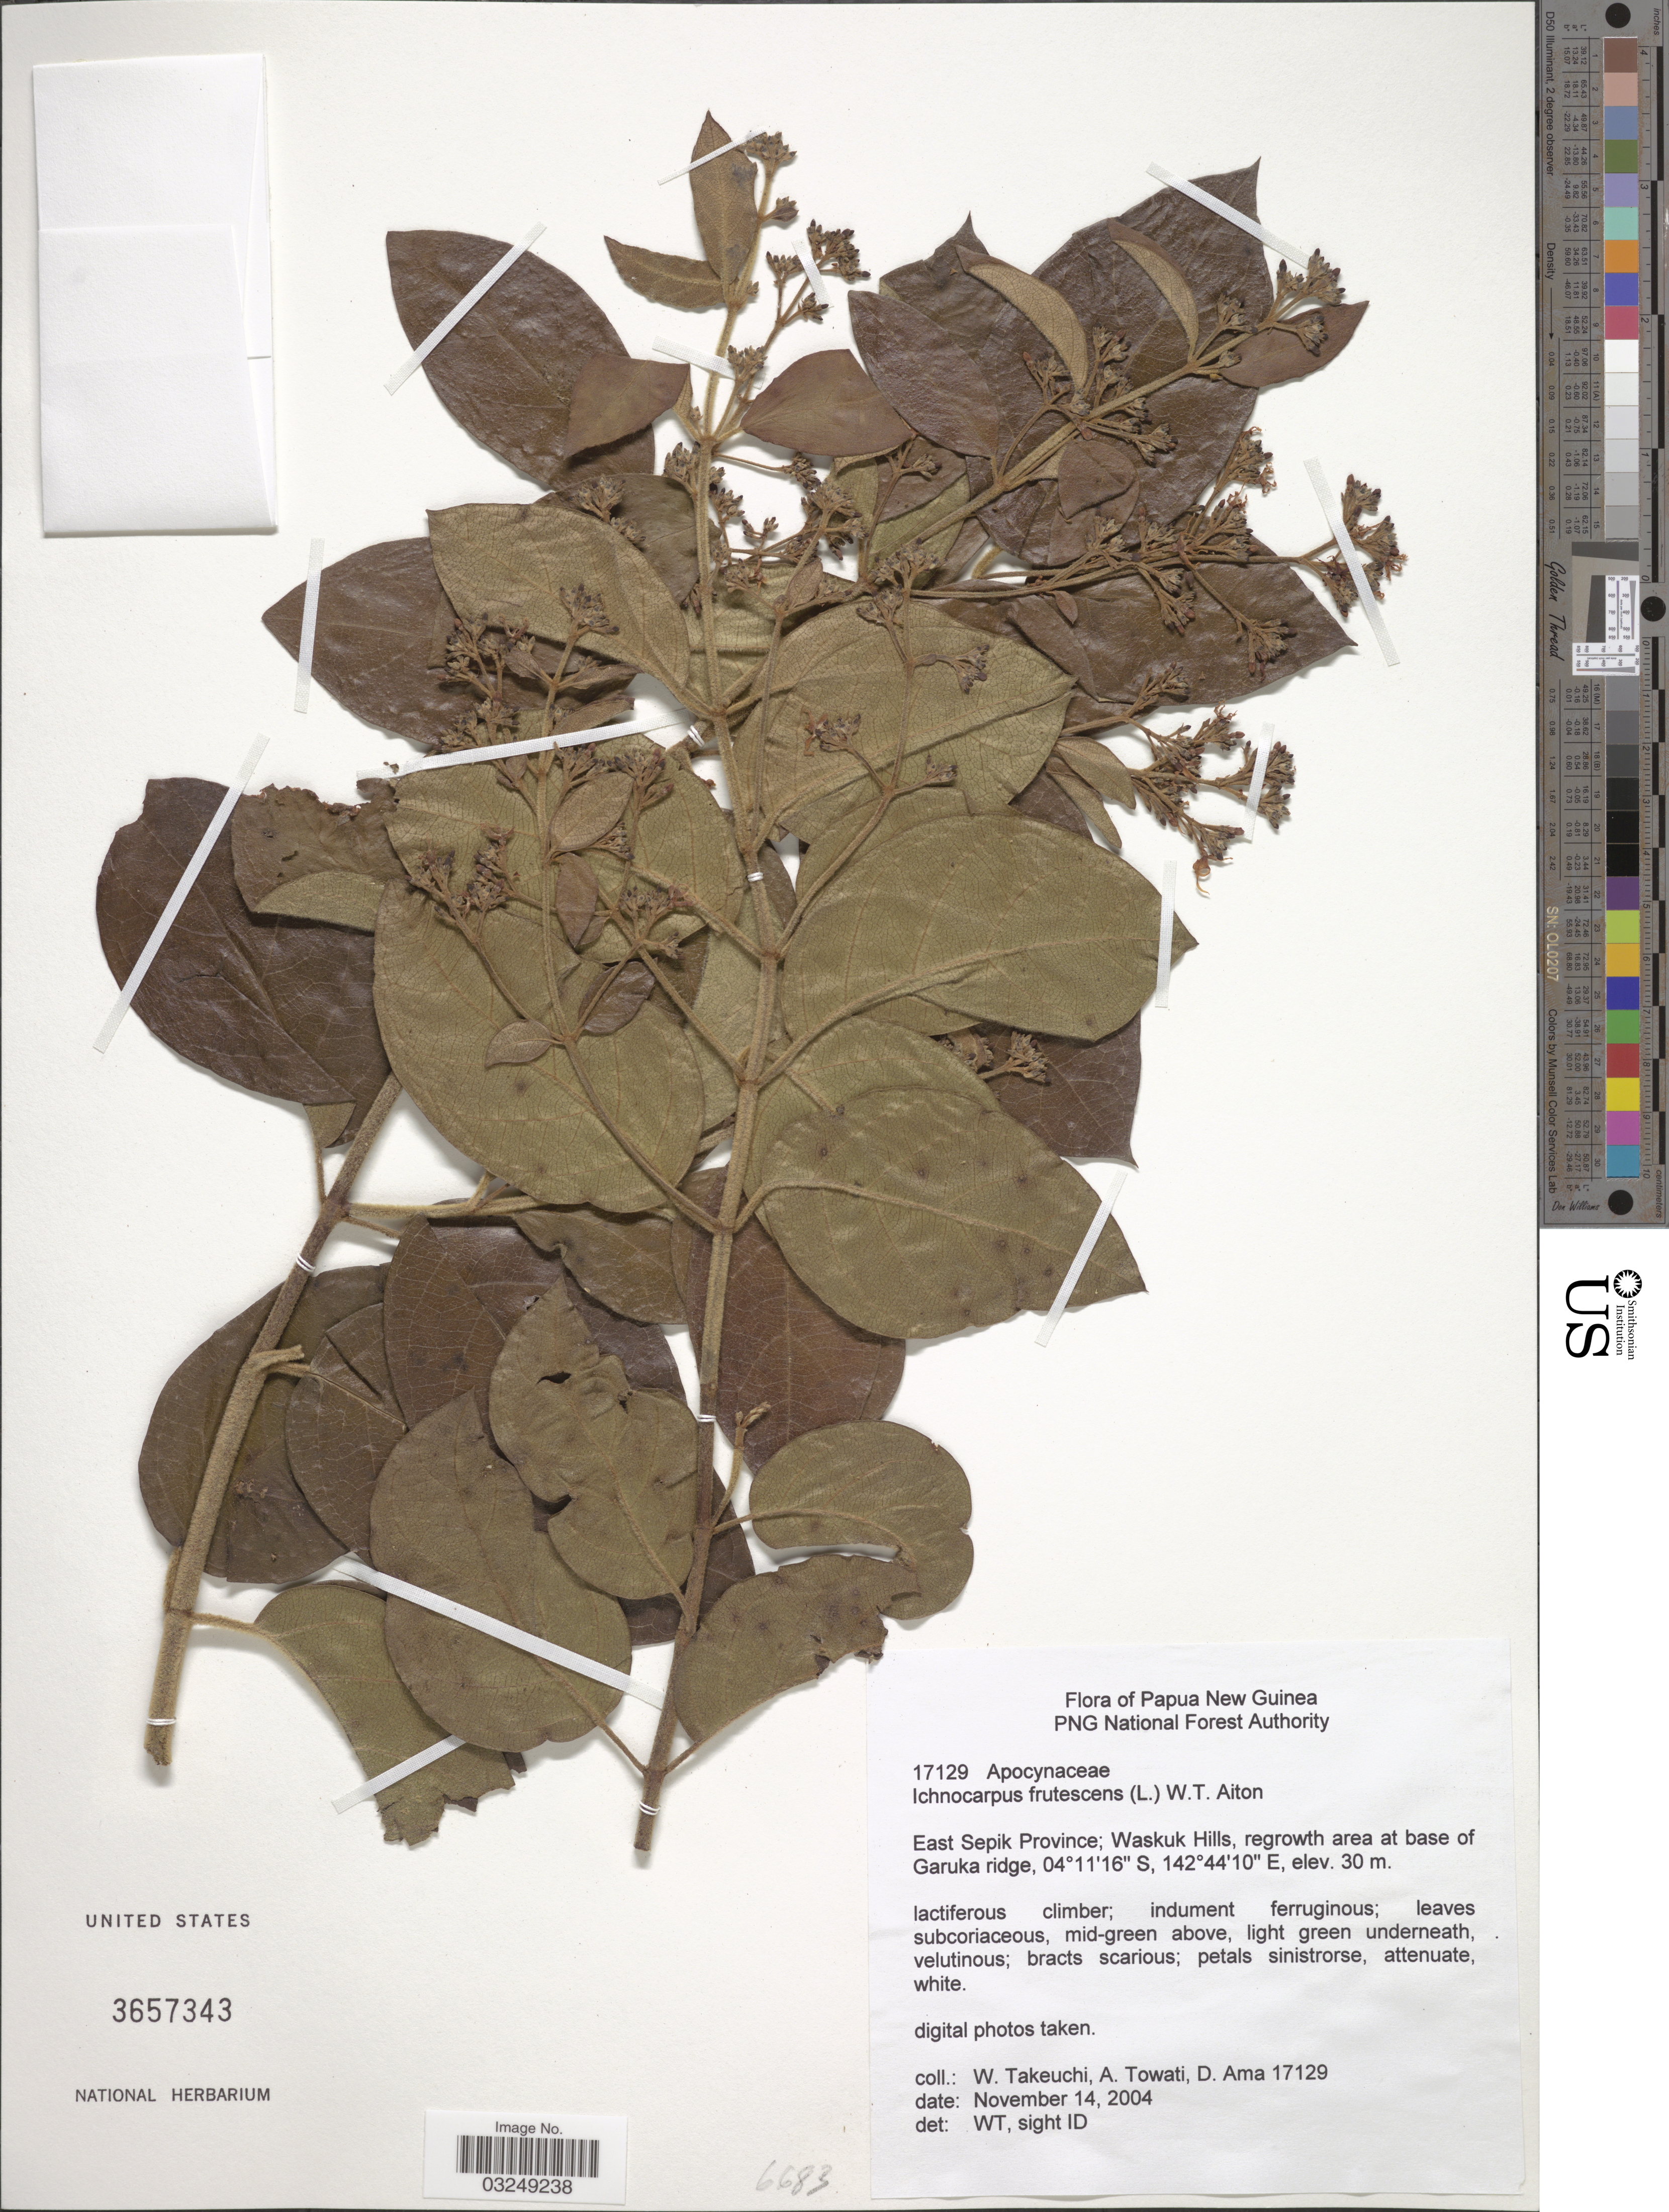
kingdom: Plantae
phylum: Tracheophyta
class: Magnoliopsida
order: Gentianales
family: Apocynaceae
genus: Ichnocarpus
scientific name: Ichnocarpus frutescens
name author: (L.) W.T. Aiton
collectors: W. Takeuchi, A. Towati & D. Ama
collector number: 17129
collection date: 2004-11-14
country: Papua New Guinea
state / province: East Sepik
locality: East Sepik Province; Waskuk Hills, regrowth area at base of Garuka ridge.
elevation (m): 30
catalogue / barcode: US 3657343